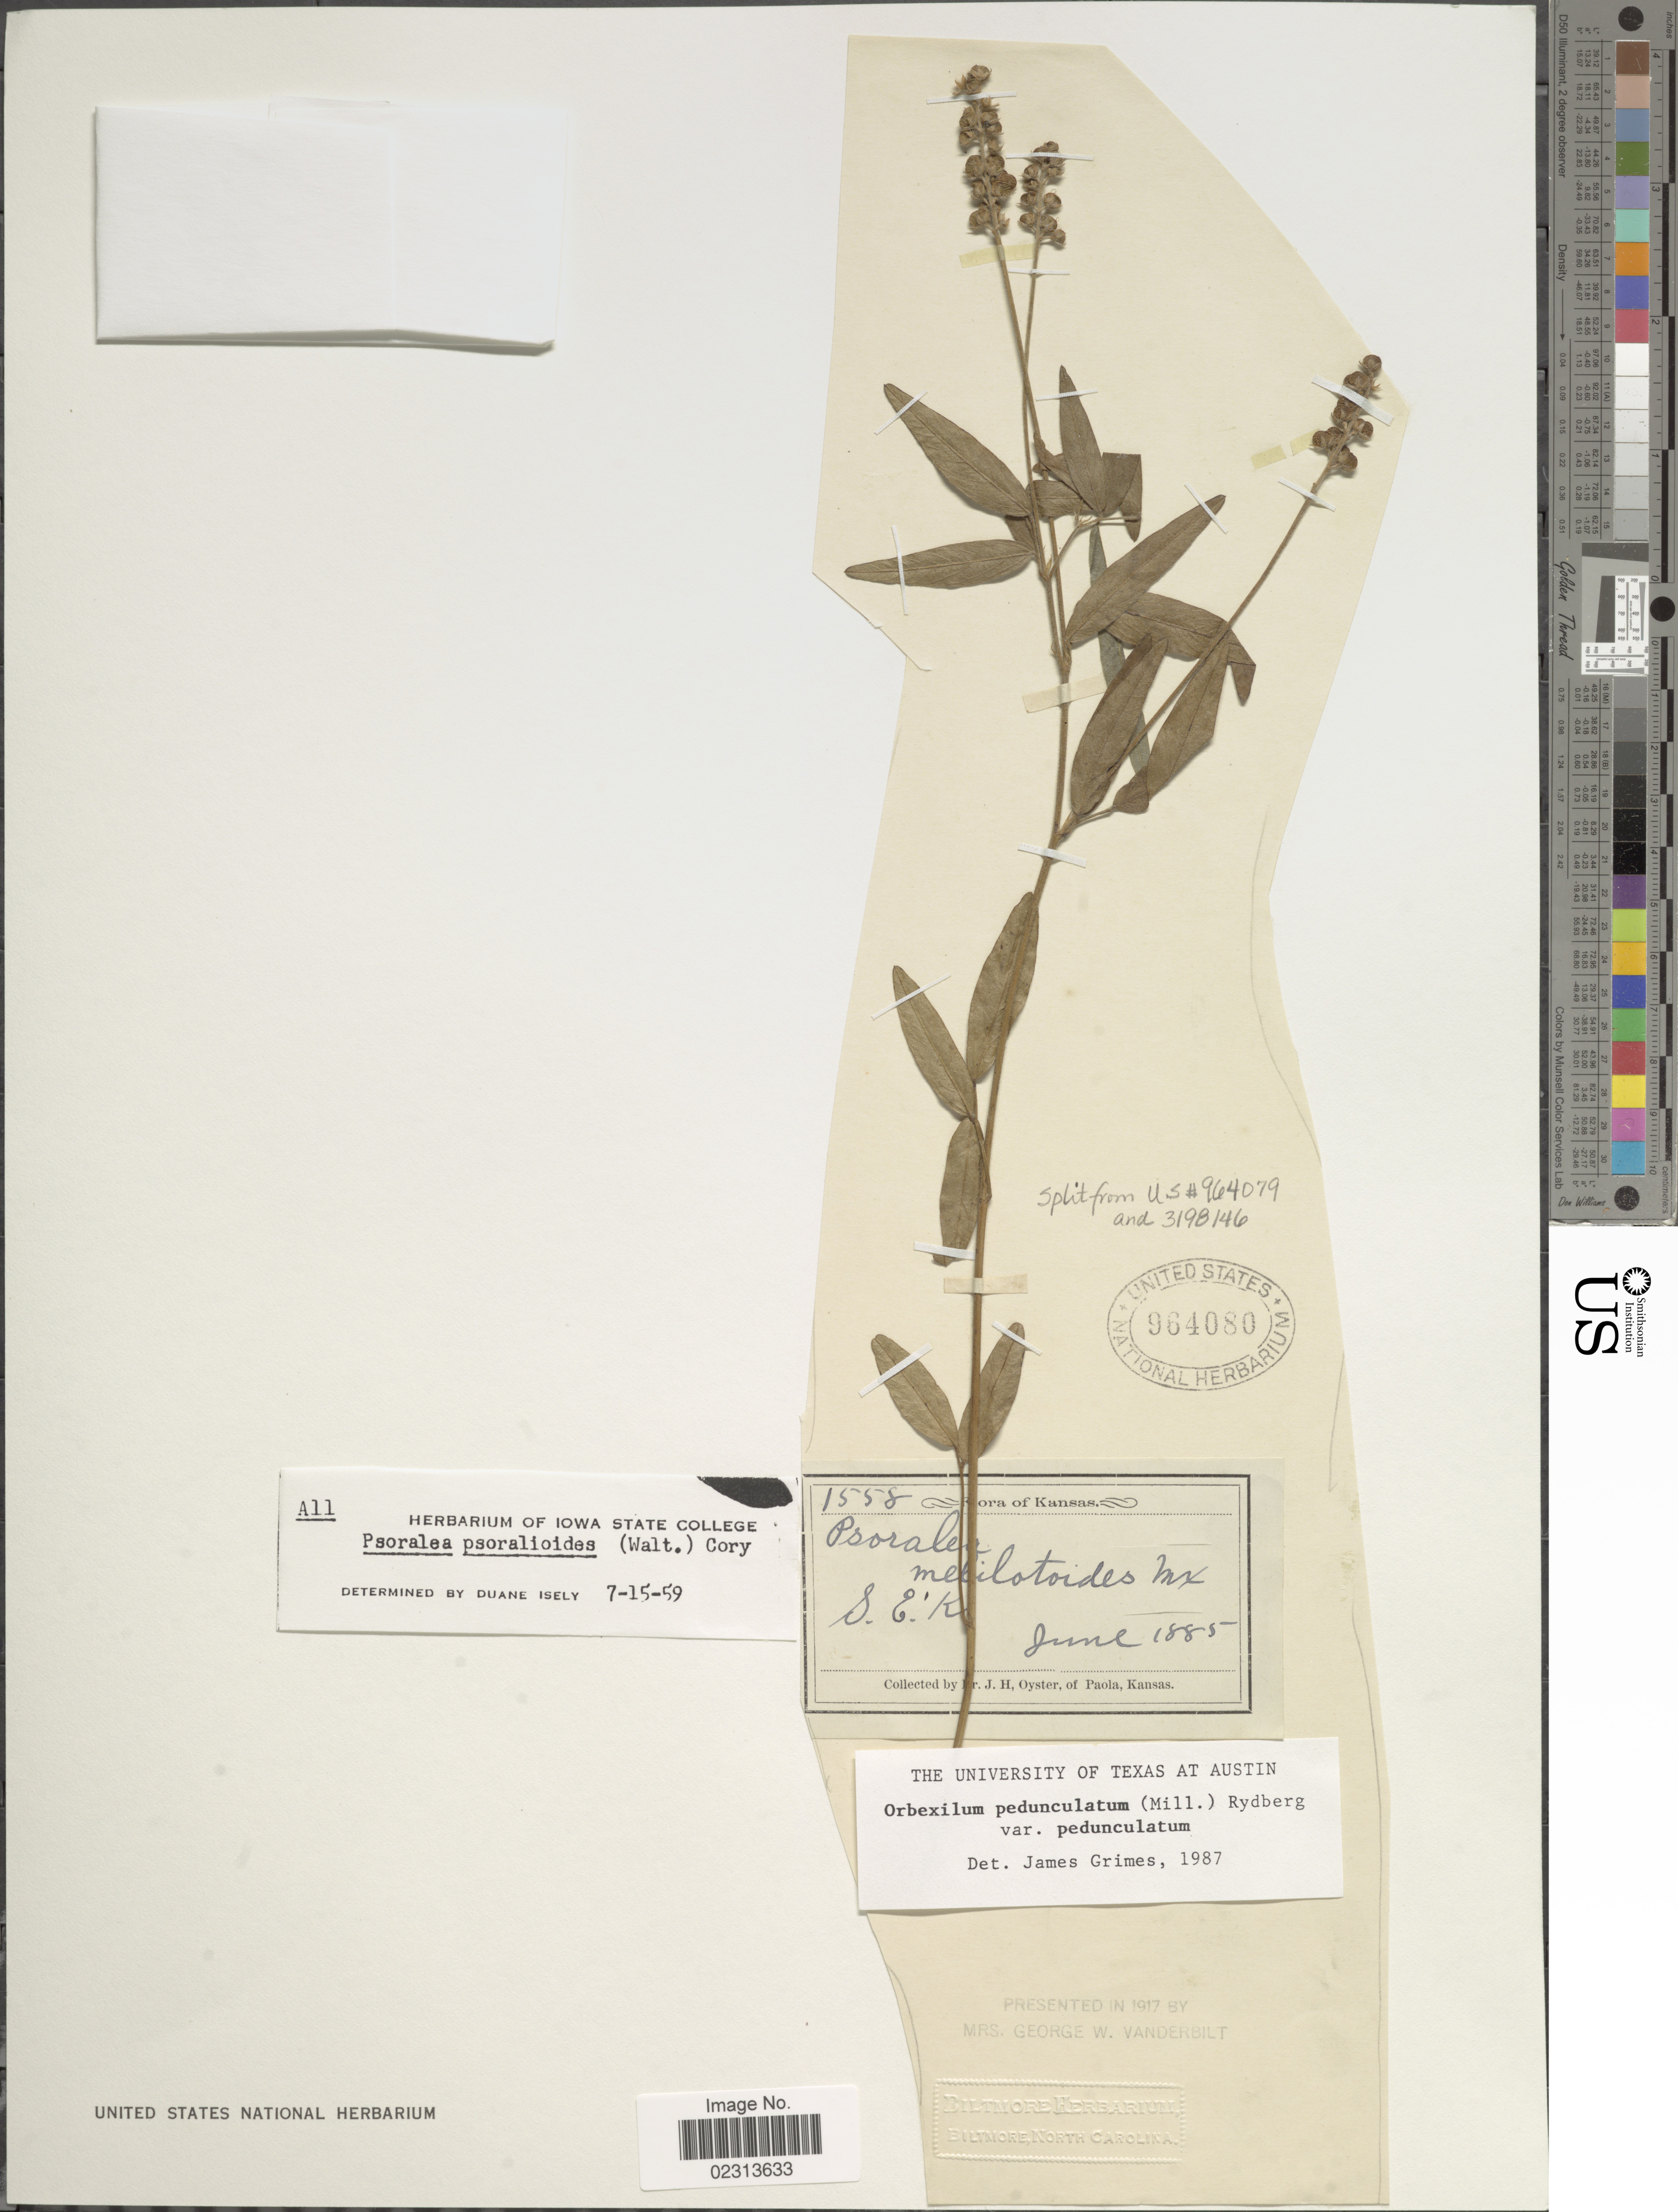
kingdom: Plantae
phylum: Tracheophyta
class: Magnoliopsida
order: Fabales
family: Fabaceae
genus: Orbexilum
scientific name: Orbexilum pedunculatum var. pedunculatum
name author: (Miller) Rydberg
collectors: J. H. Oyster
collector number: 1558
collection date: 1885-06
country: United States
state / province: Kansas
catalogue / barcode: US 964080